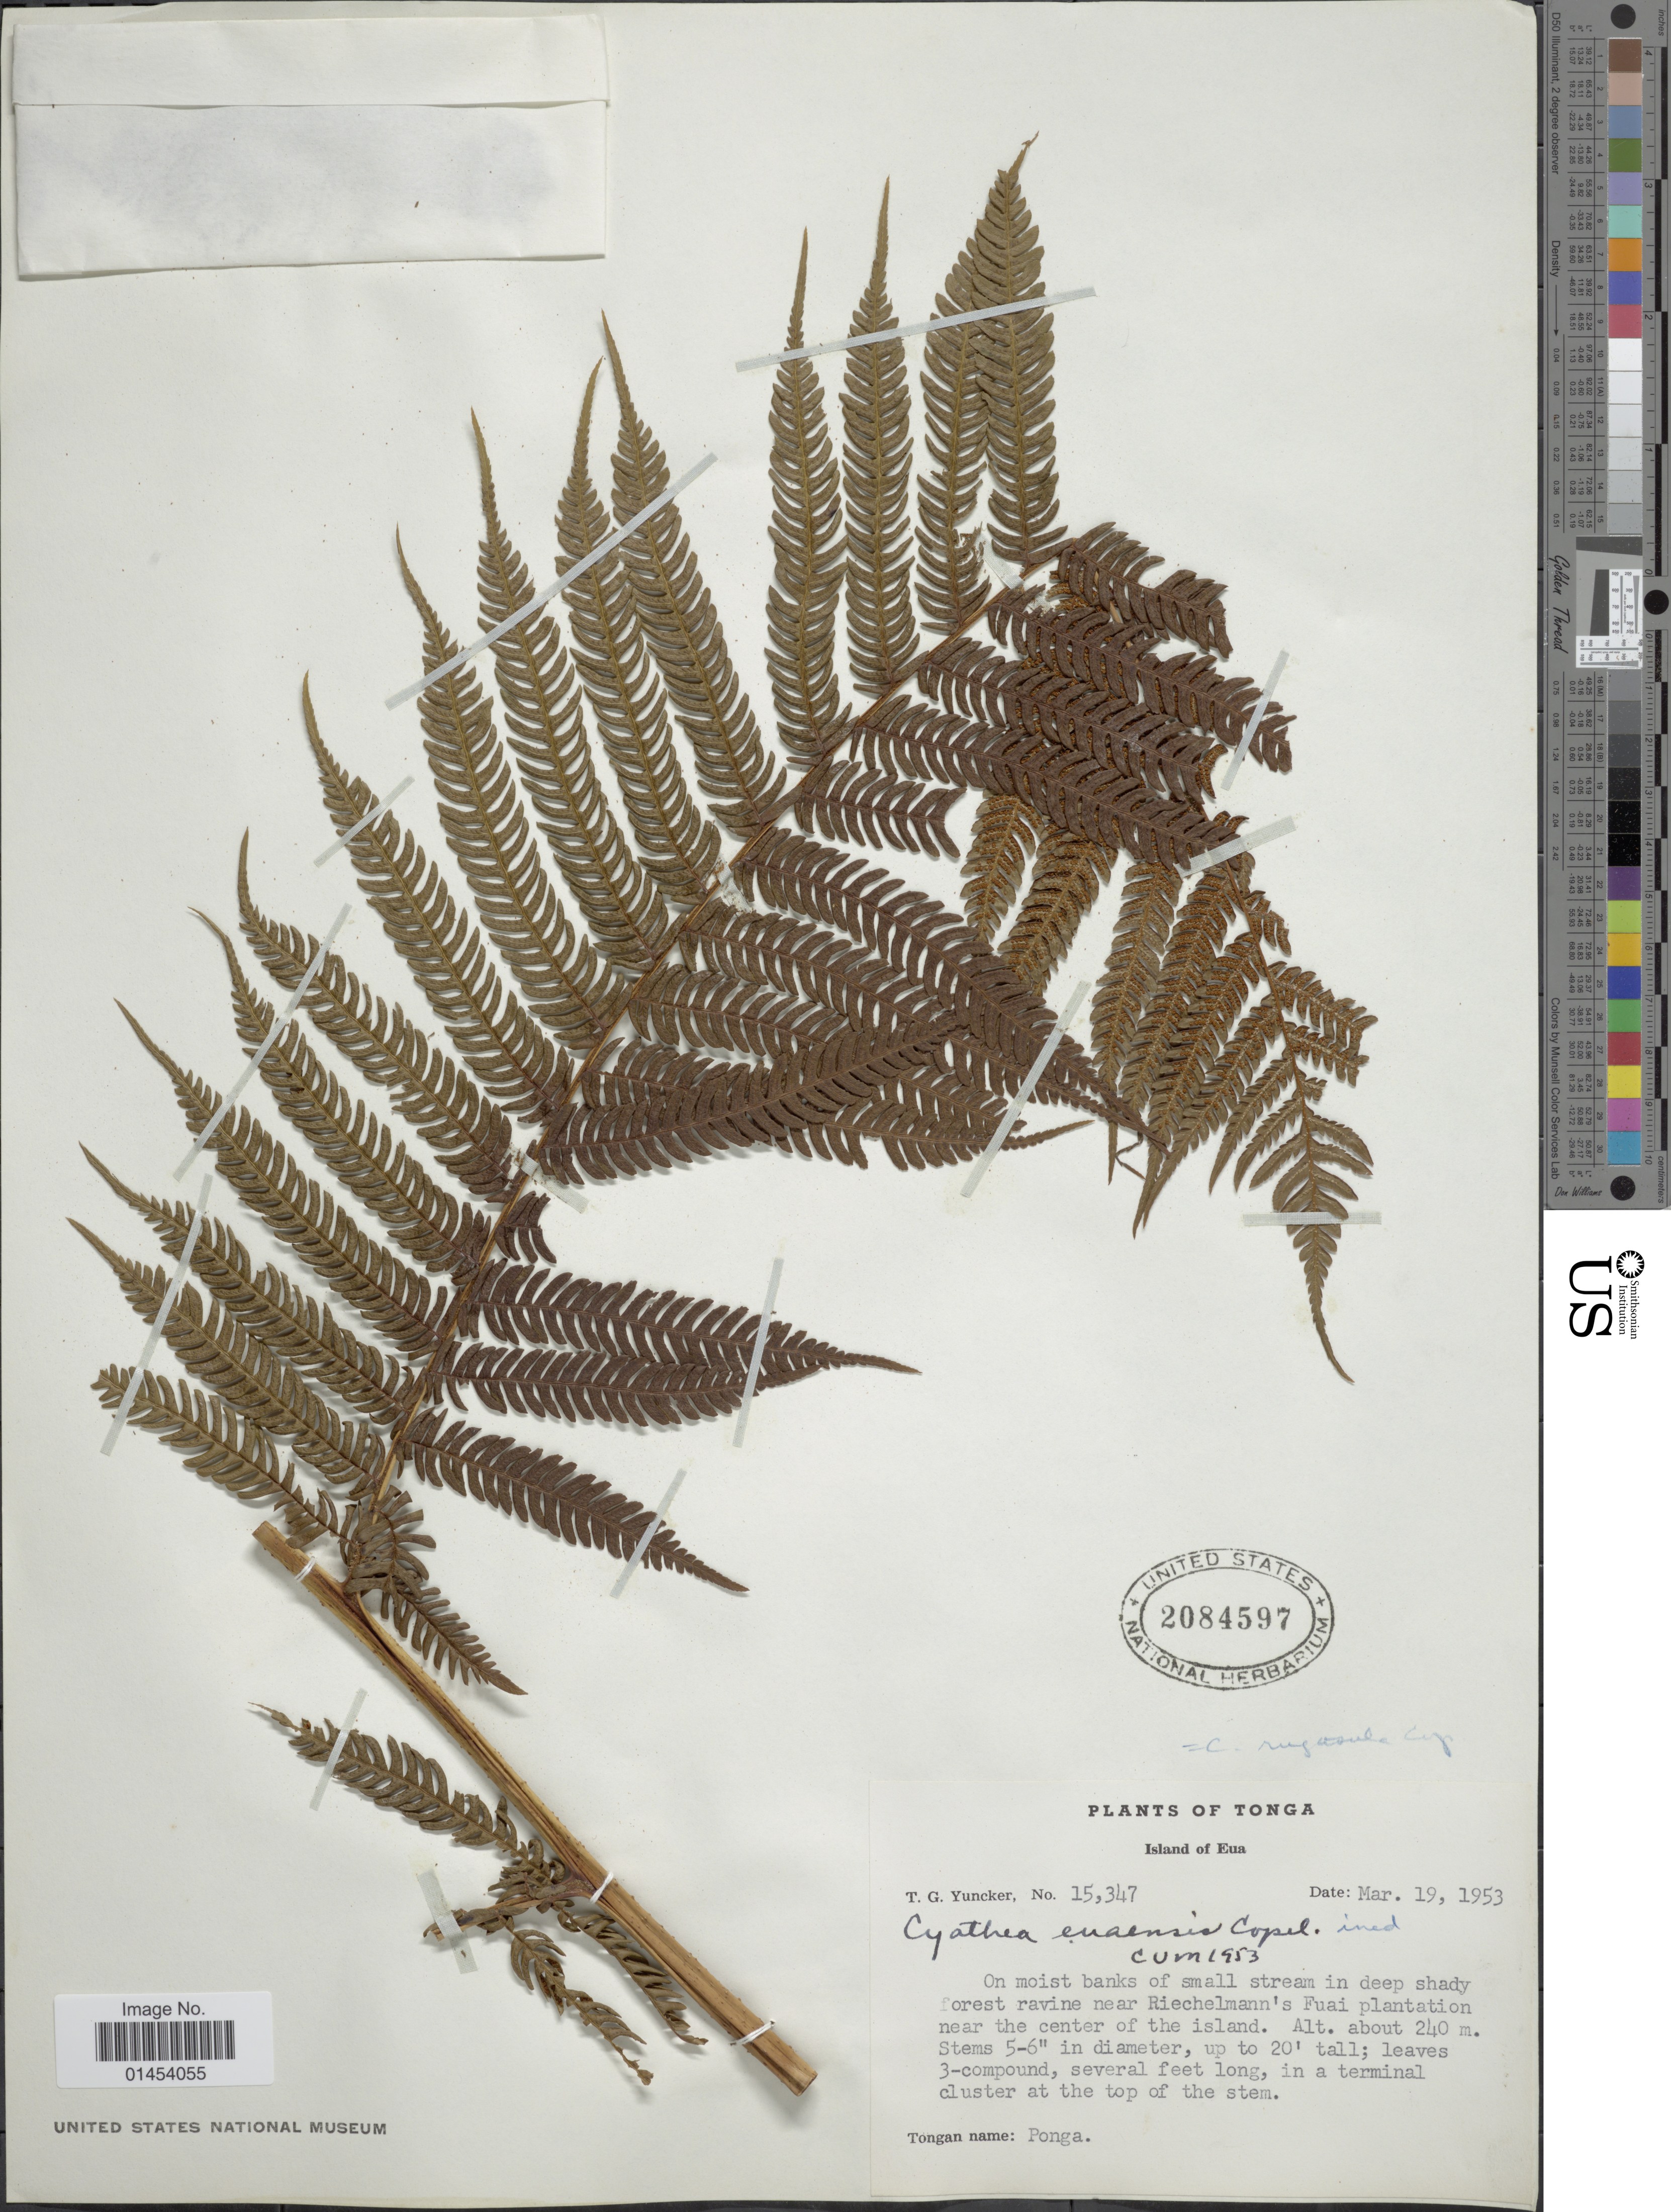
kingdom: Plantae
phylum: Tracheophyta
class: Polypodiopsida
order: Cyatheales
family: Cyatheaceae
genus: Cyathea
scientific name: Cyathea lunulata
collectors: T. G. Yuncker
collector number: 15347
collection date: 1953-03-19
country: Tonga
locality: Island of Eua. On moist banks of small stream in deep shady forest ravine near Riechelmann's Fuai plantation near the center of the island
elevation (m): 240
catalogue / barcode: US 2084597